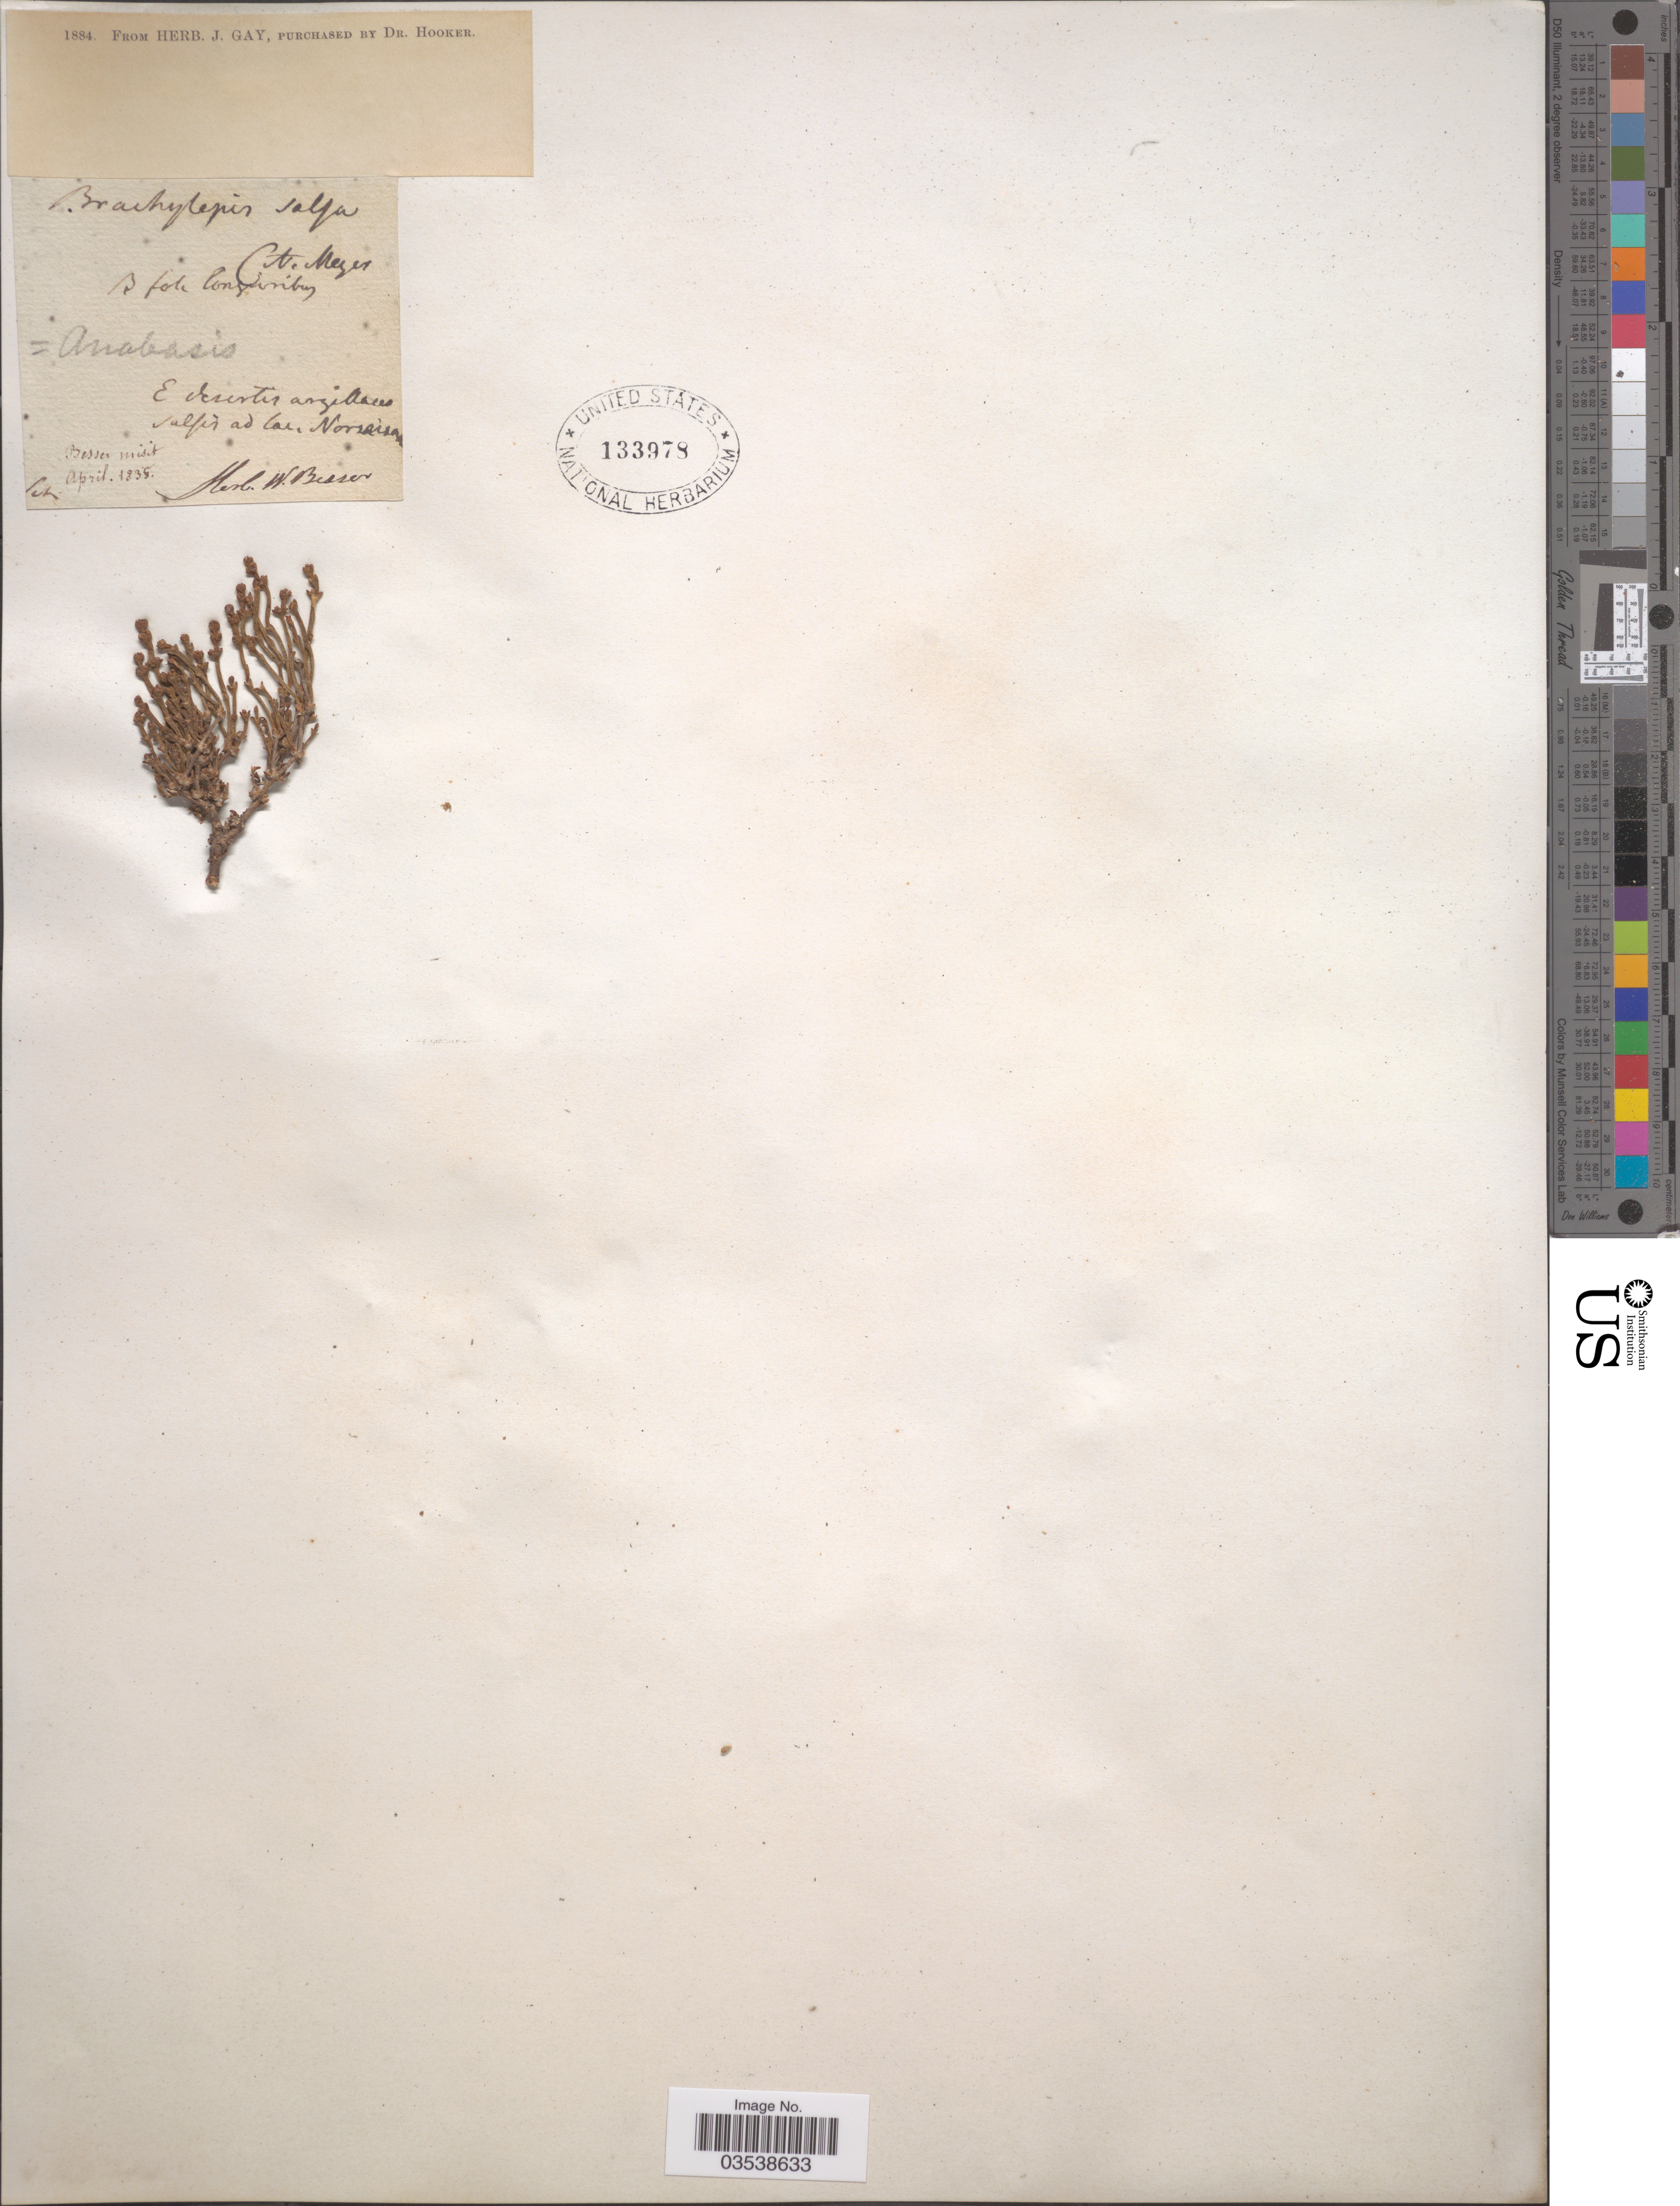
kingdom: Plantae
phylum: Tracheophyta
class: Magnoliopsida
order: Caryophyllales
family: Amaranthaceae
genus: Anabasis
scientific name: Anabasis salsa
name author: Benth. ex Volkens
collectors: W. Besser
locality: Ad lac. Noreisan [interpreted].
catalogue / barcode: US 133978